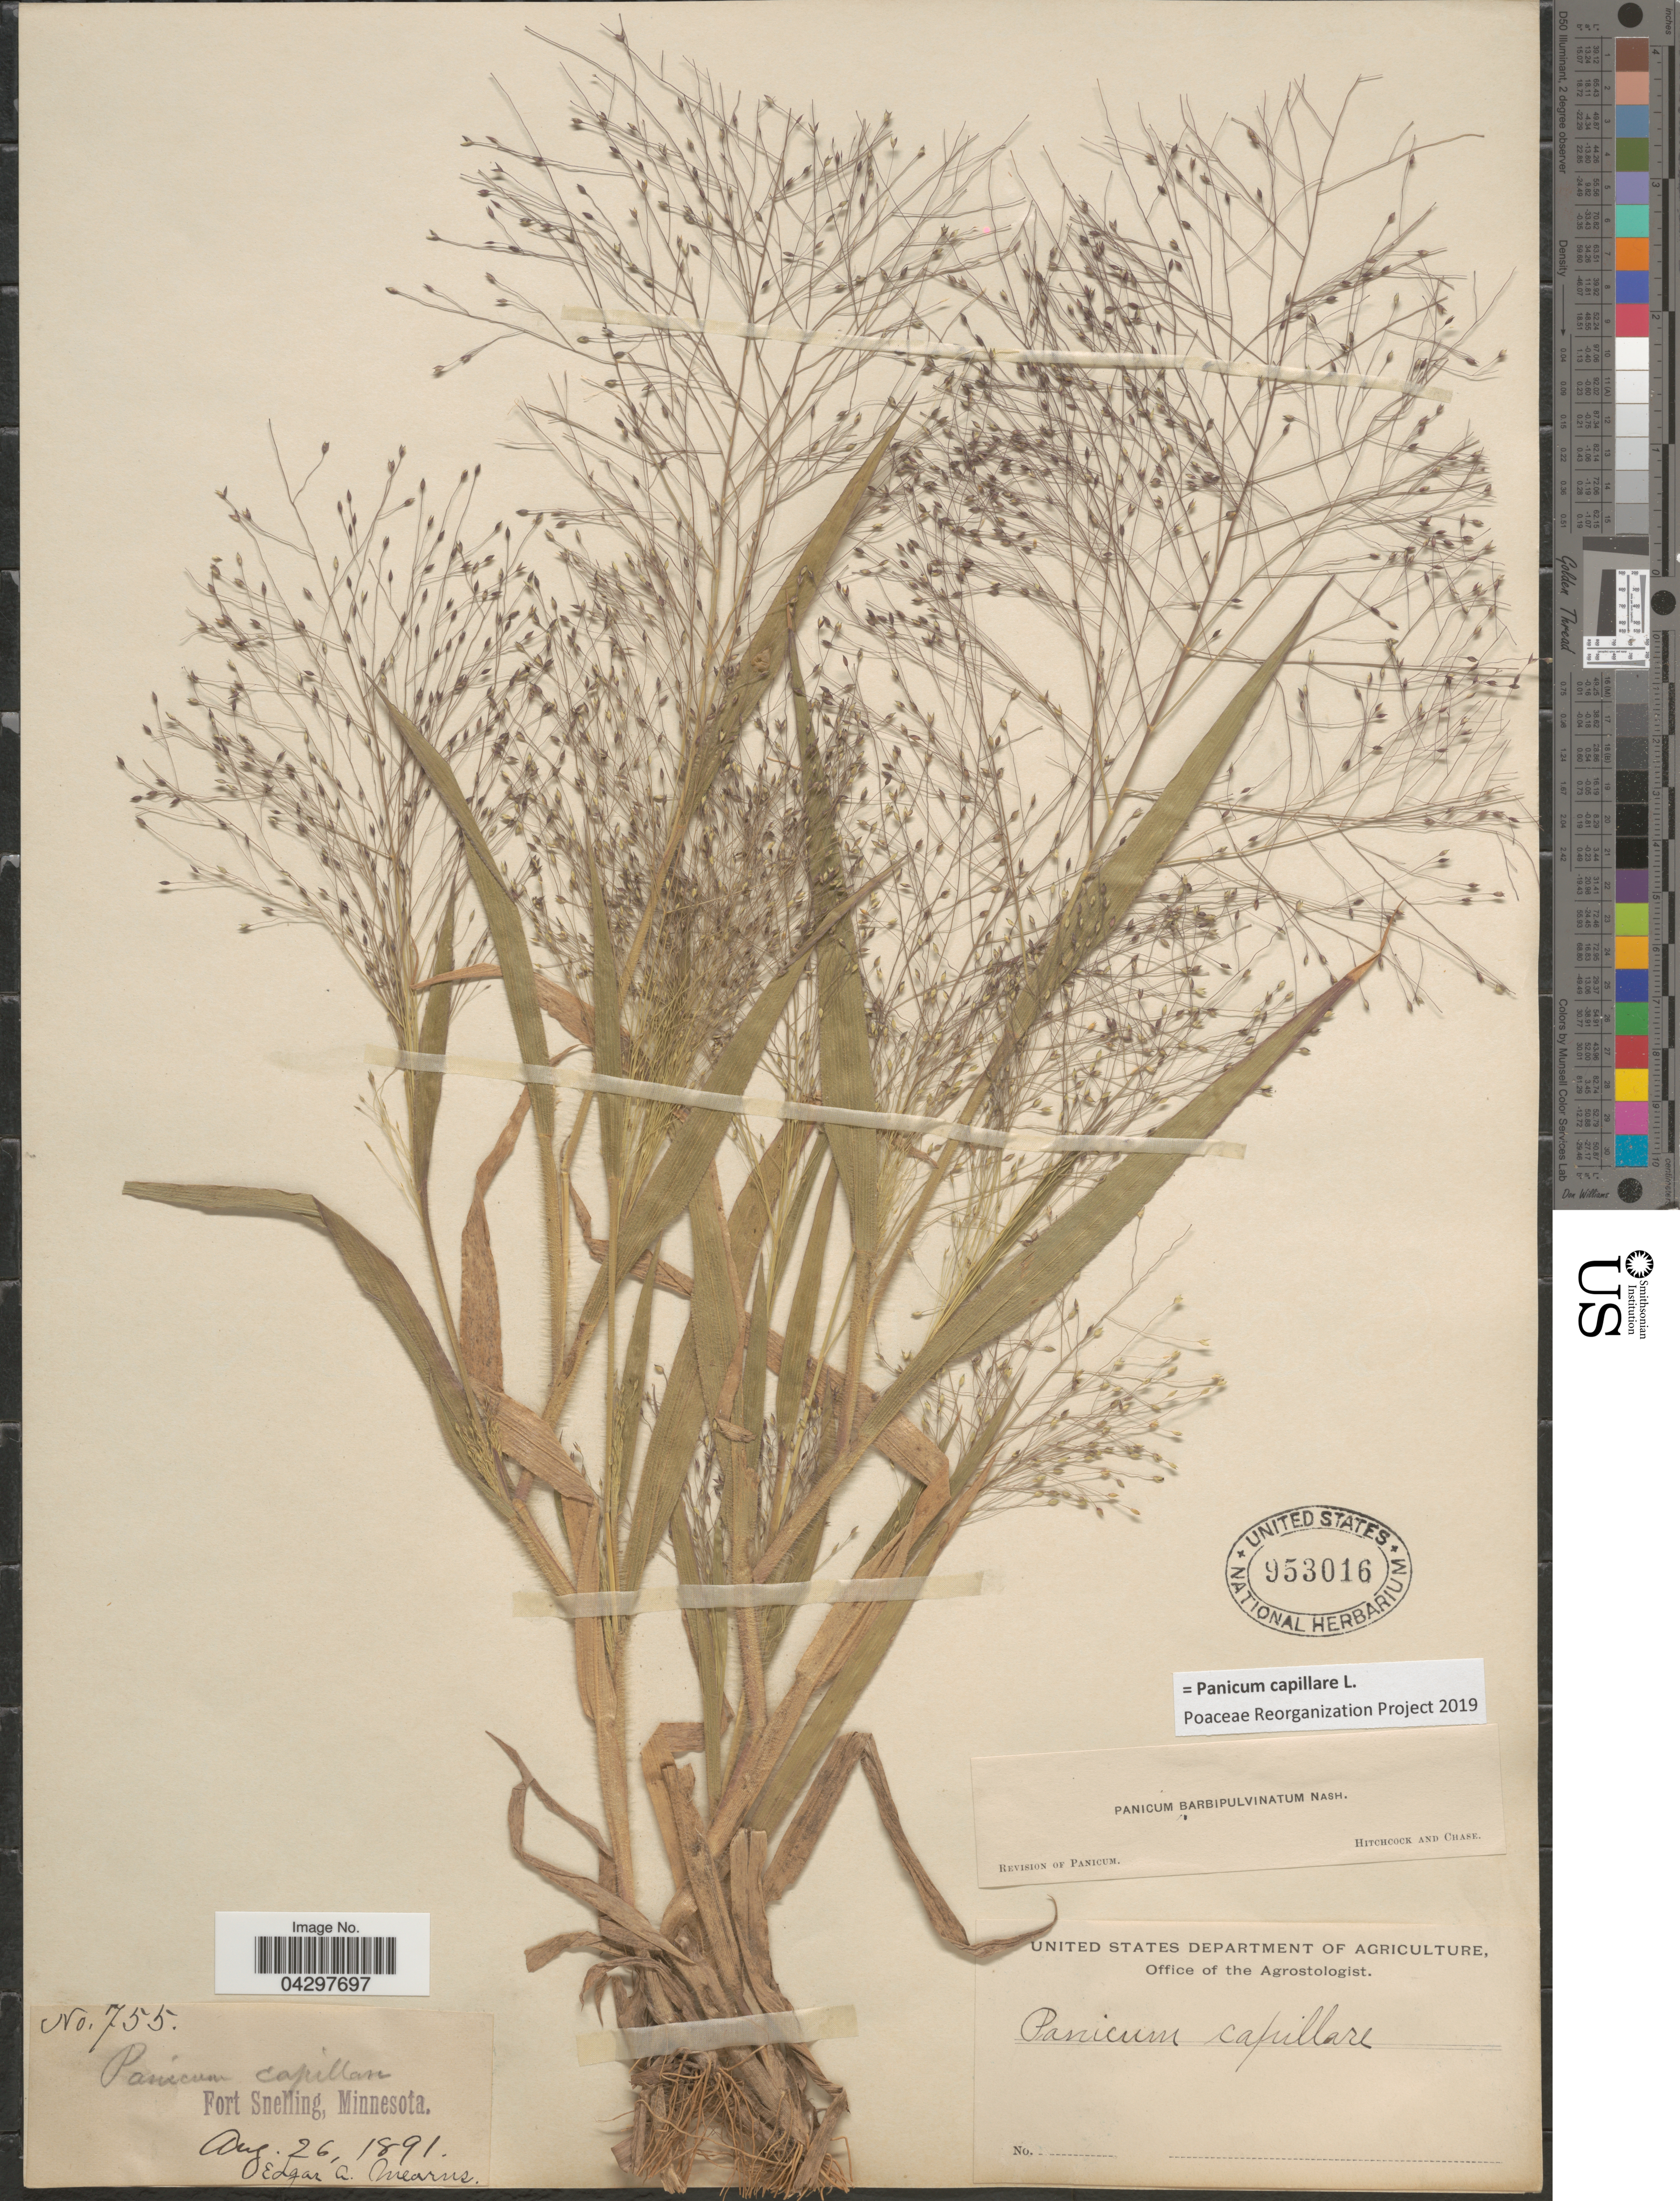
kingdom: Plantae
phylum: Tracheophyta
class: Liliopsida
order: Poales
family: Poaceae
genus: Panicum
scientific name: Panicum capillare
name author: L.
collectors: E. A. Mearns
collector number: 755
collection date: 1891-08-26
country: United States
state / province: Minnesota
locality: Fort Snelling.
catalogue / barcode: US 953016